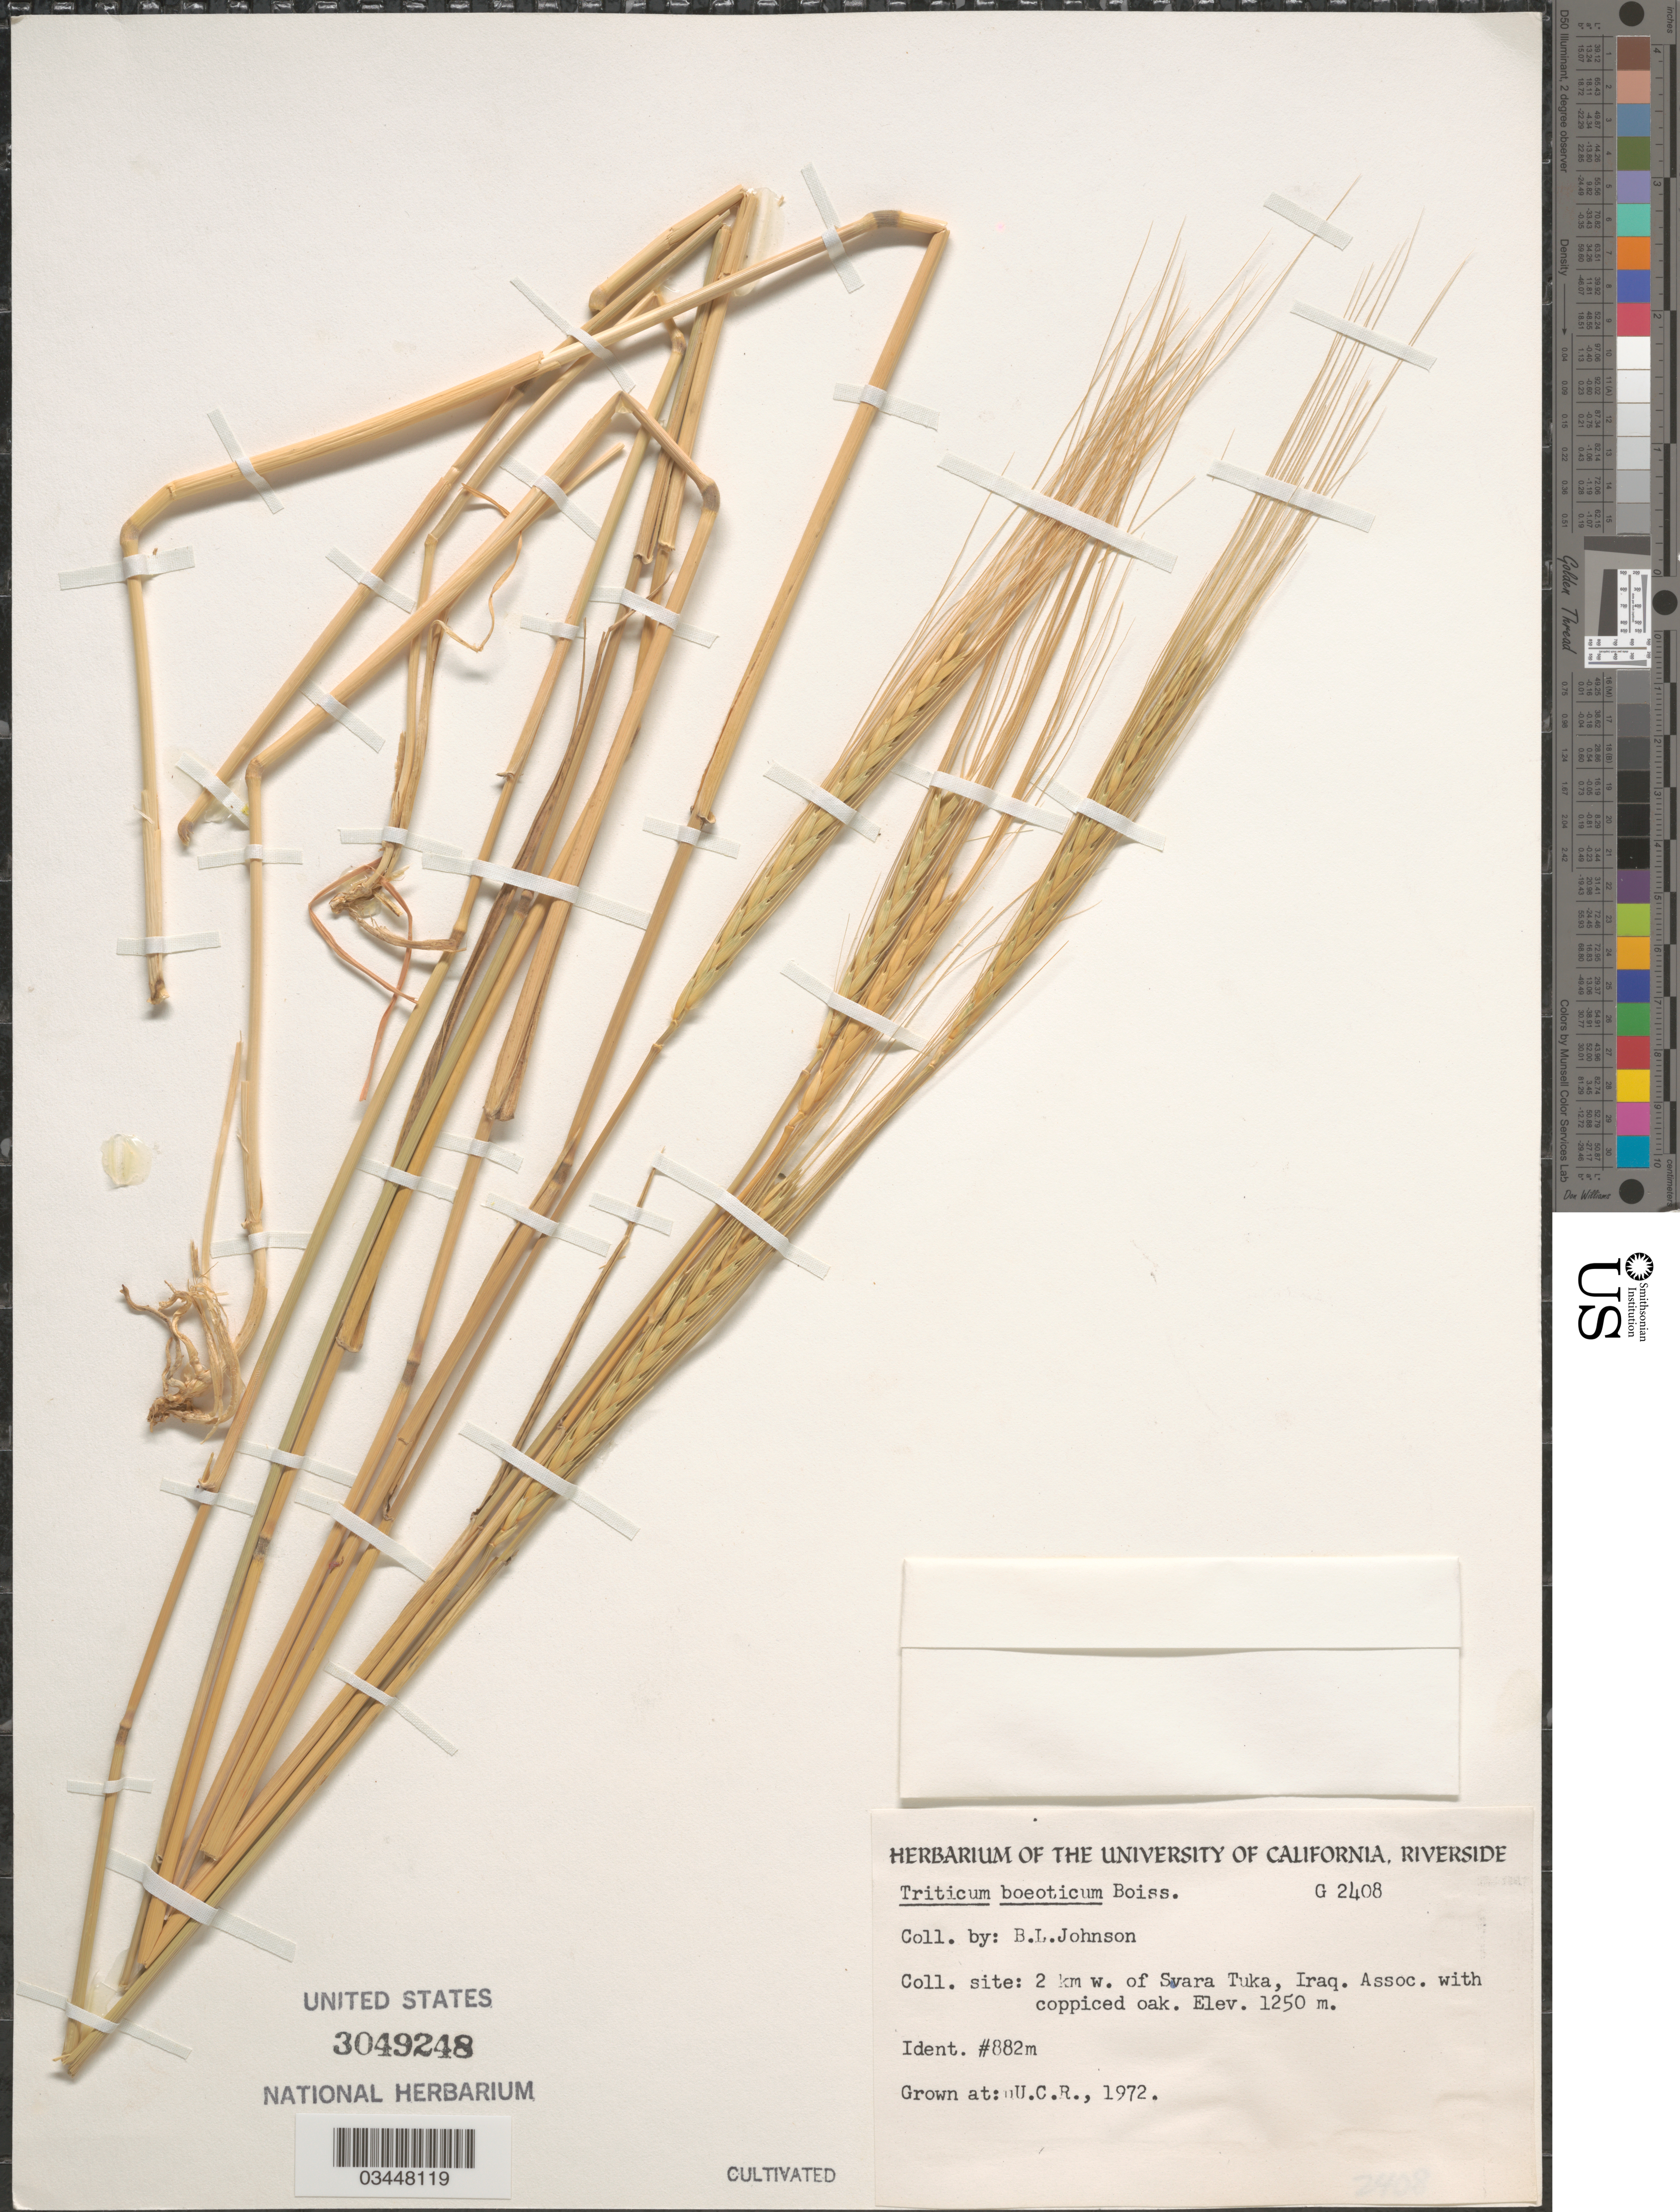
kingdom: Plantae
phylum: Tracheophyta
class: Liliopsida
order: Poales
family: Poaceae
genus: Triticum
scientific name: Triticum boeoticum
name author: Boiss.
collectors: ex herb. Univ. of California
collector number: G2408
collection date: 1972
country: United States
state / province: California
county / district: Riverside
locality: U.C.R.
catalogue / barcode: US 3049248